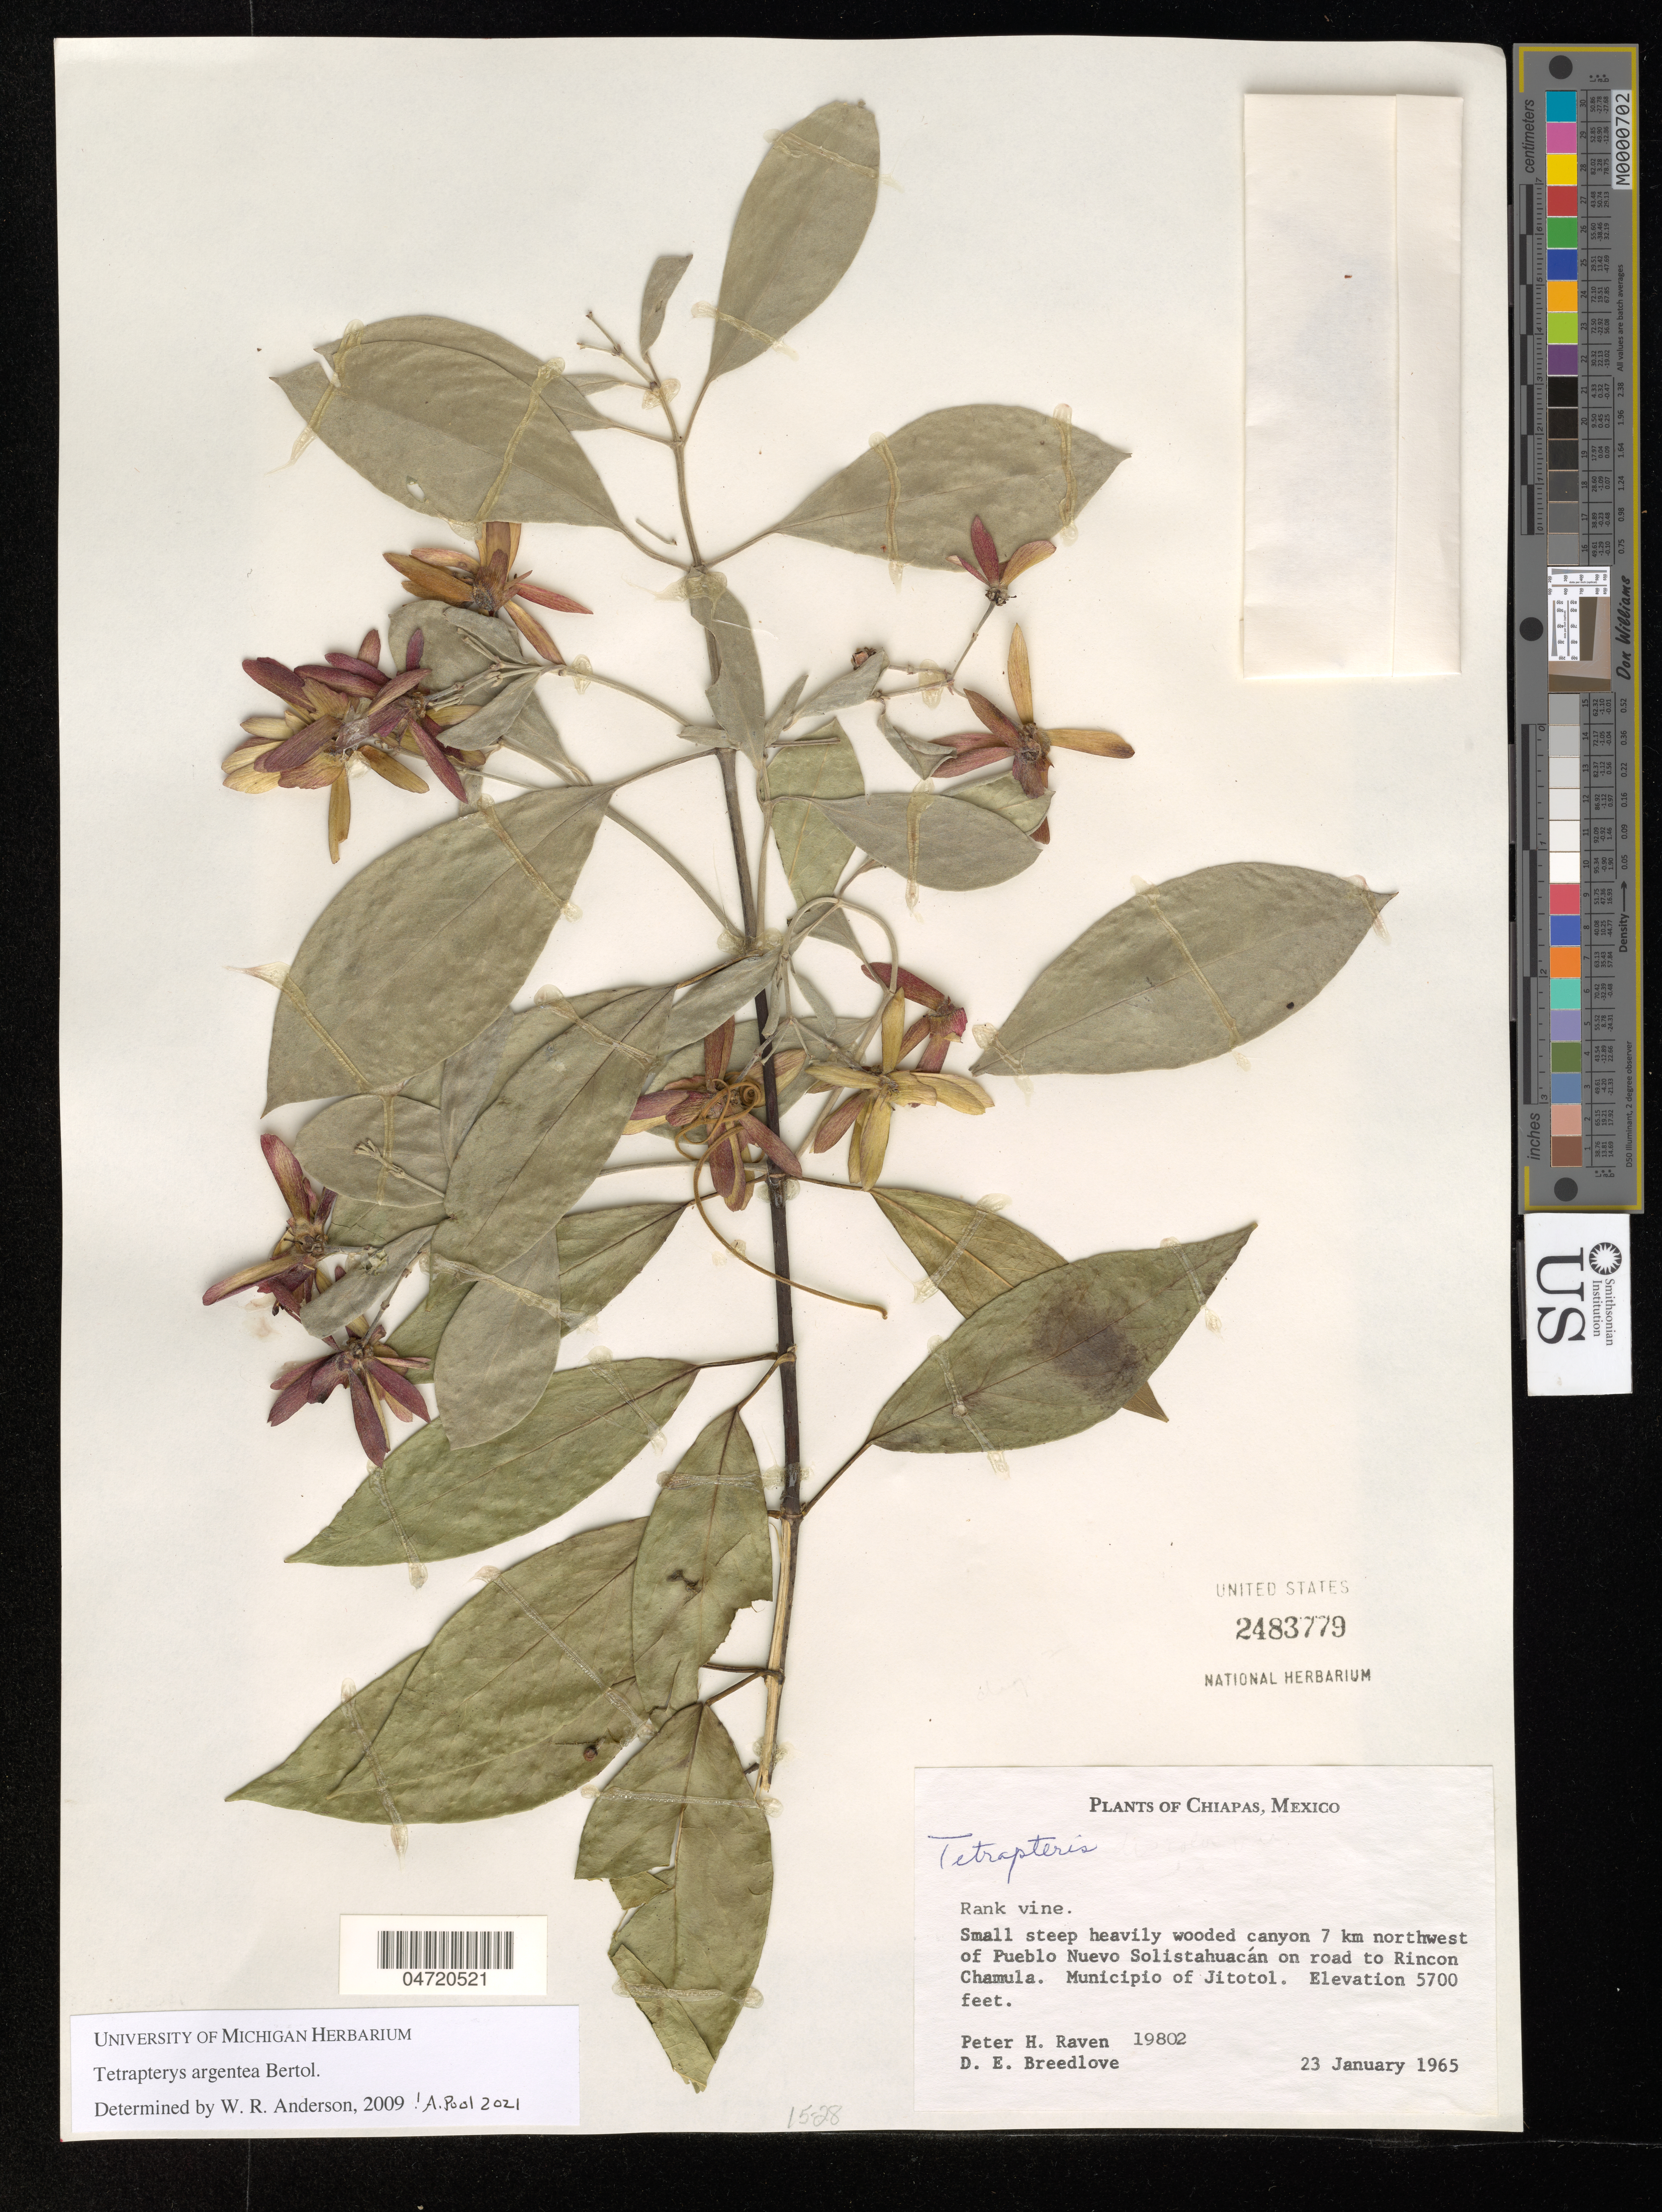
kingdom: Plantae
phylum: Tracheophyta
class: Magnoliopsida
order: Malpighiales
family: Malpighiaceae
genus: Tetrapterys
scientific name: Tetrapterys argentea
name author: Bertol.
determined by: Pool, A., (MO), Missouri Botanical Garden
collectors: P. H. Raven & D. E. Breedlove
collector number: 19802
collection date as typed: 23 Jan 1965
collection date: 1965-01-23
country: Mexico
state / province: Chiapas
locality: Along creek at Rincon Chamula, along road 12 km NW of Pueblo Nuevo Solistahuacan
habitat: Small steep heavily worrded canyon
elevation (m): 1768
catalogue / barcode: US 2483779